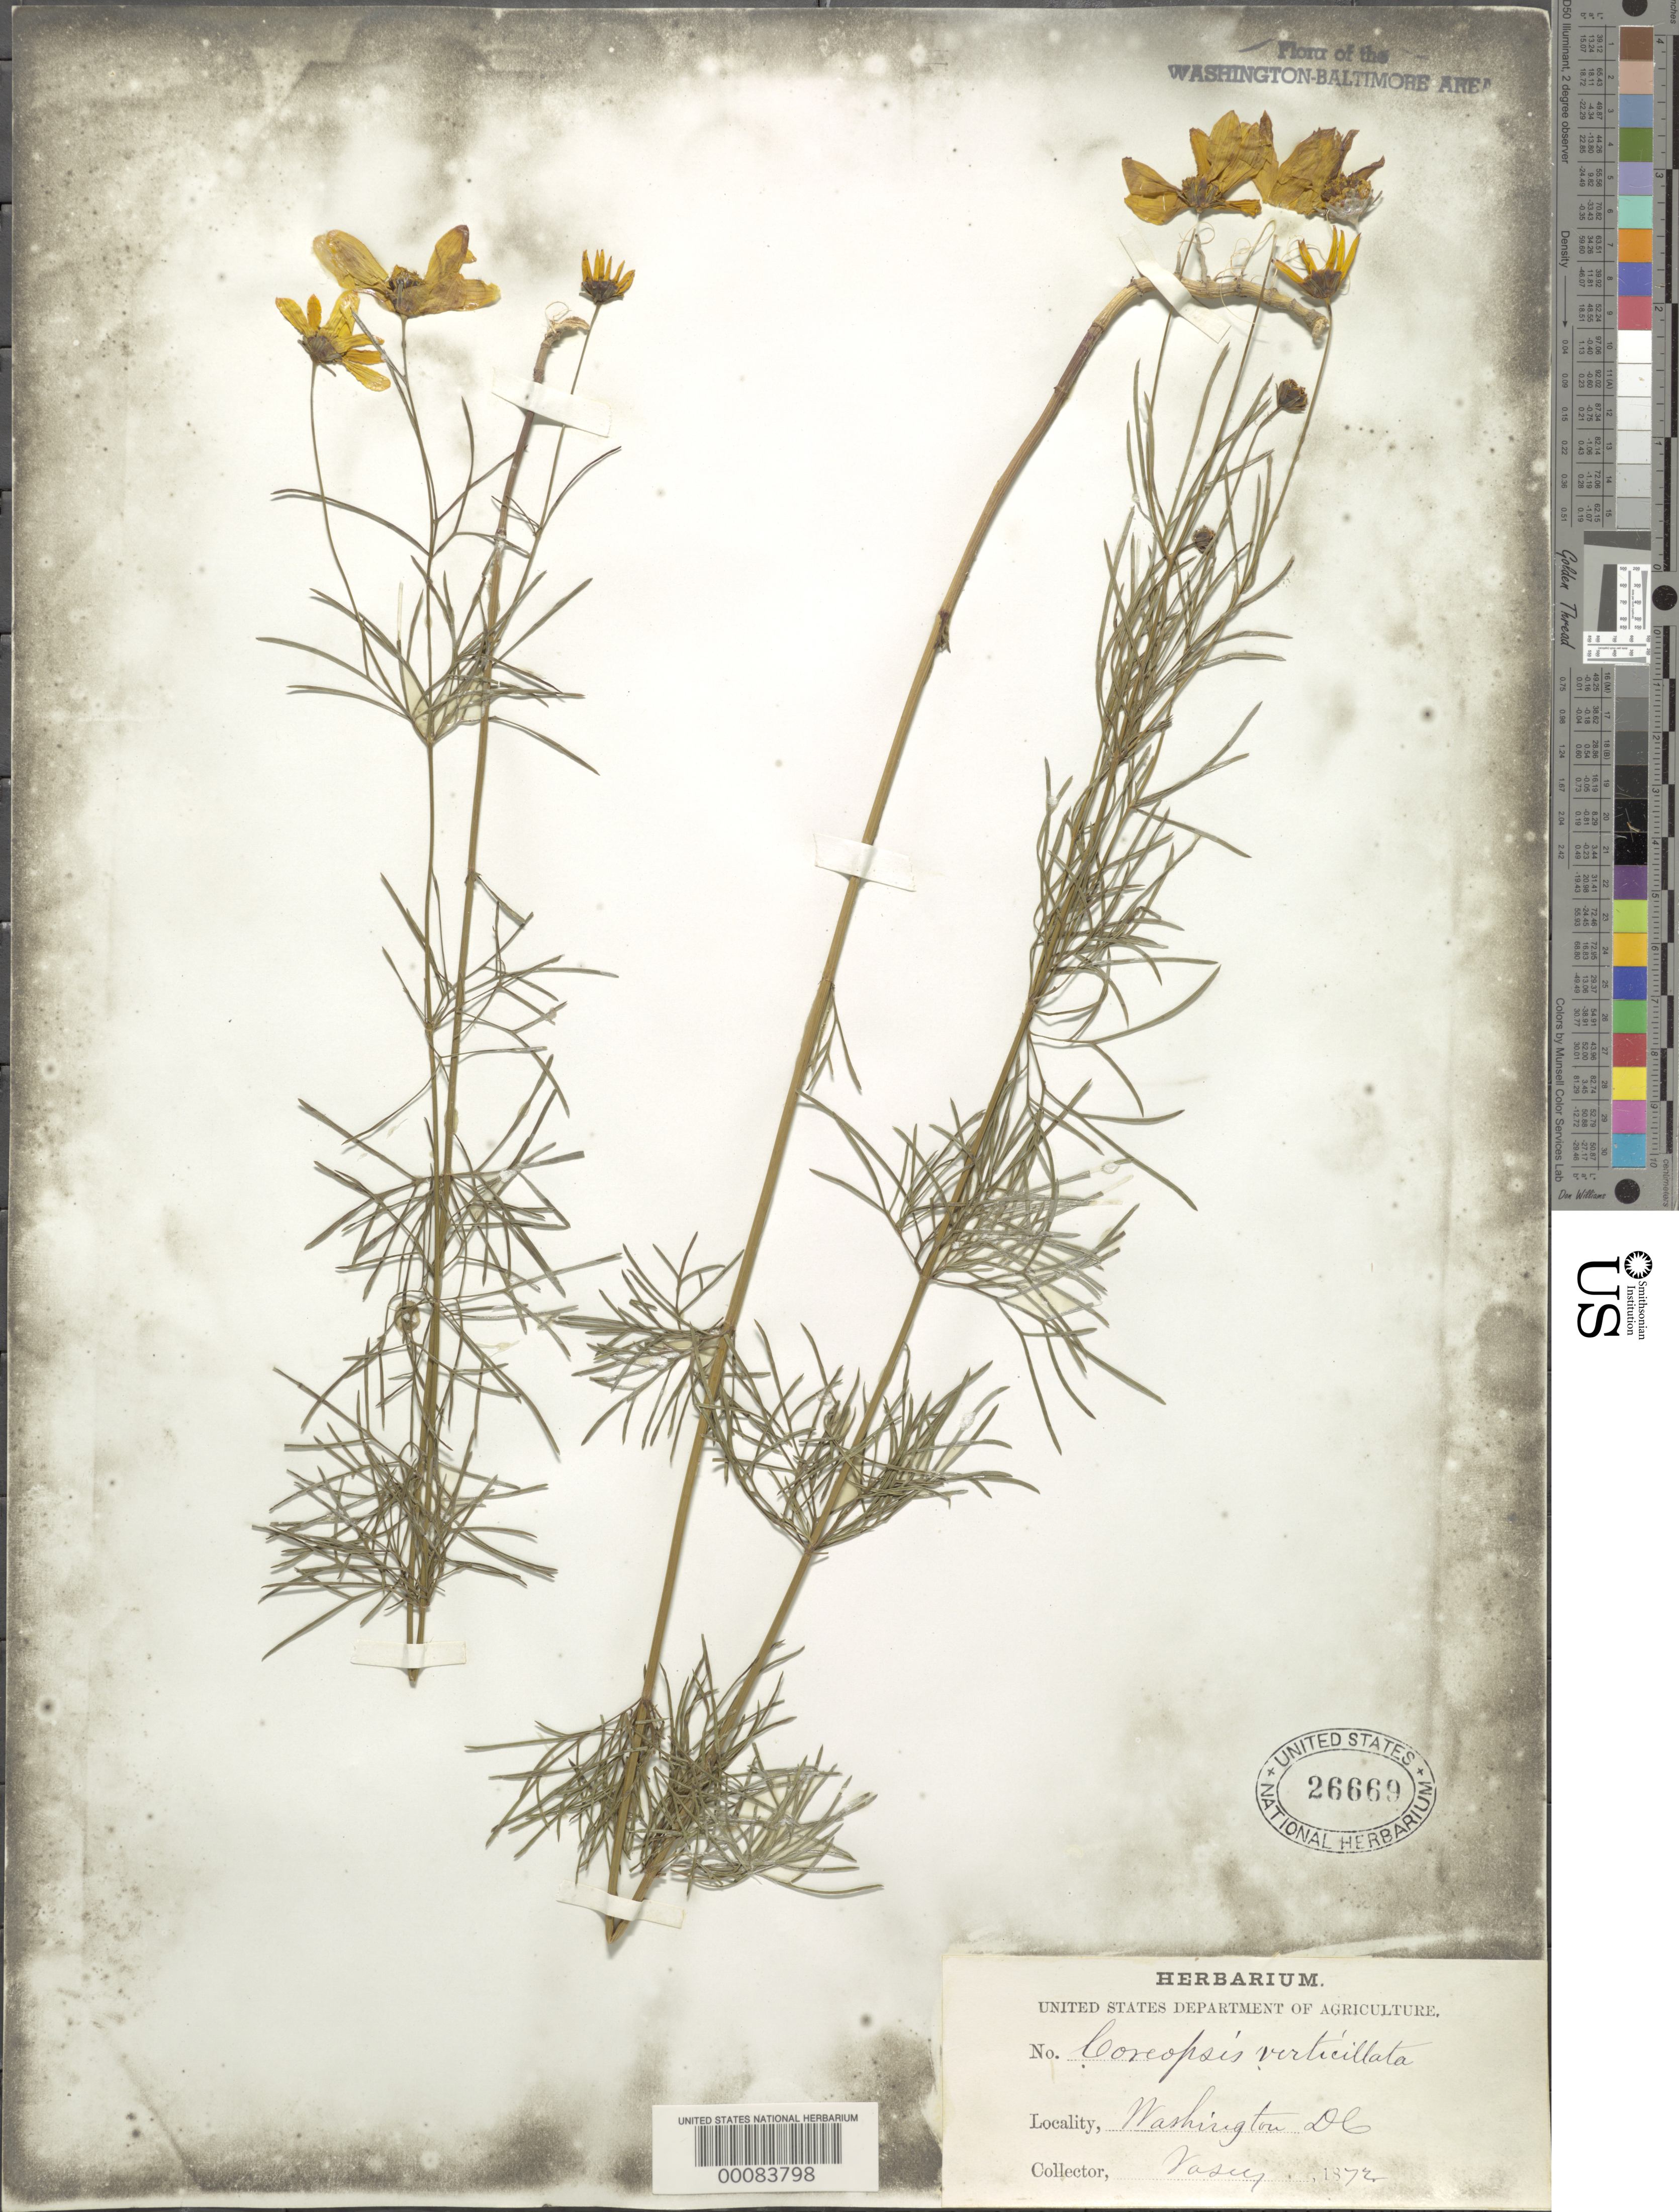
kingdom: Plantae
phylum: Tracheophyta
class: Magnoliopsida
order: Asterales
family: Asteraceae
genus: Coreopsis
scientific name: Coreopsis verticillata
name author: L.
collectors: G. Vasey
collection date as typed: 1872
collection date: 1872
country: United States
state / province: District of Columbia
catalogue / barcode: US 26669